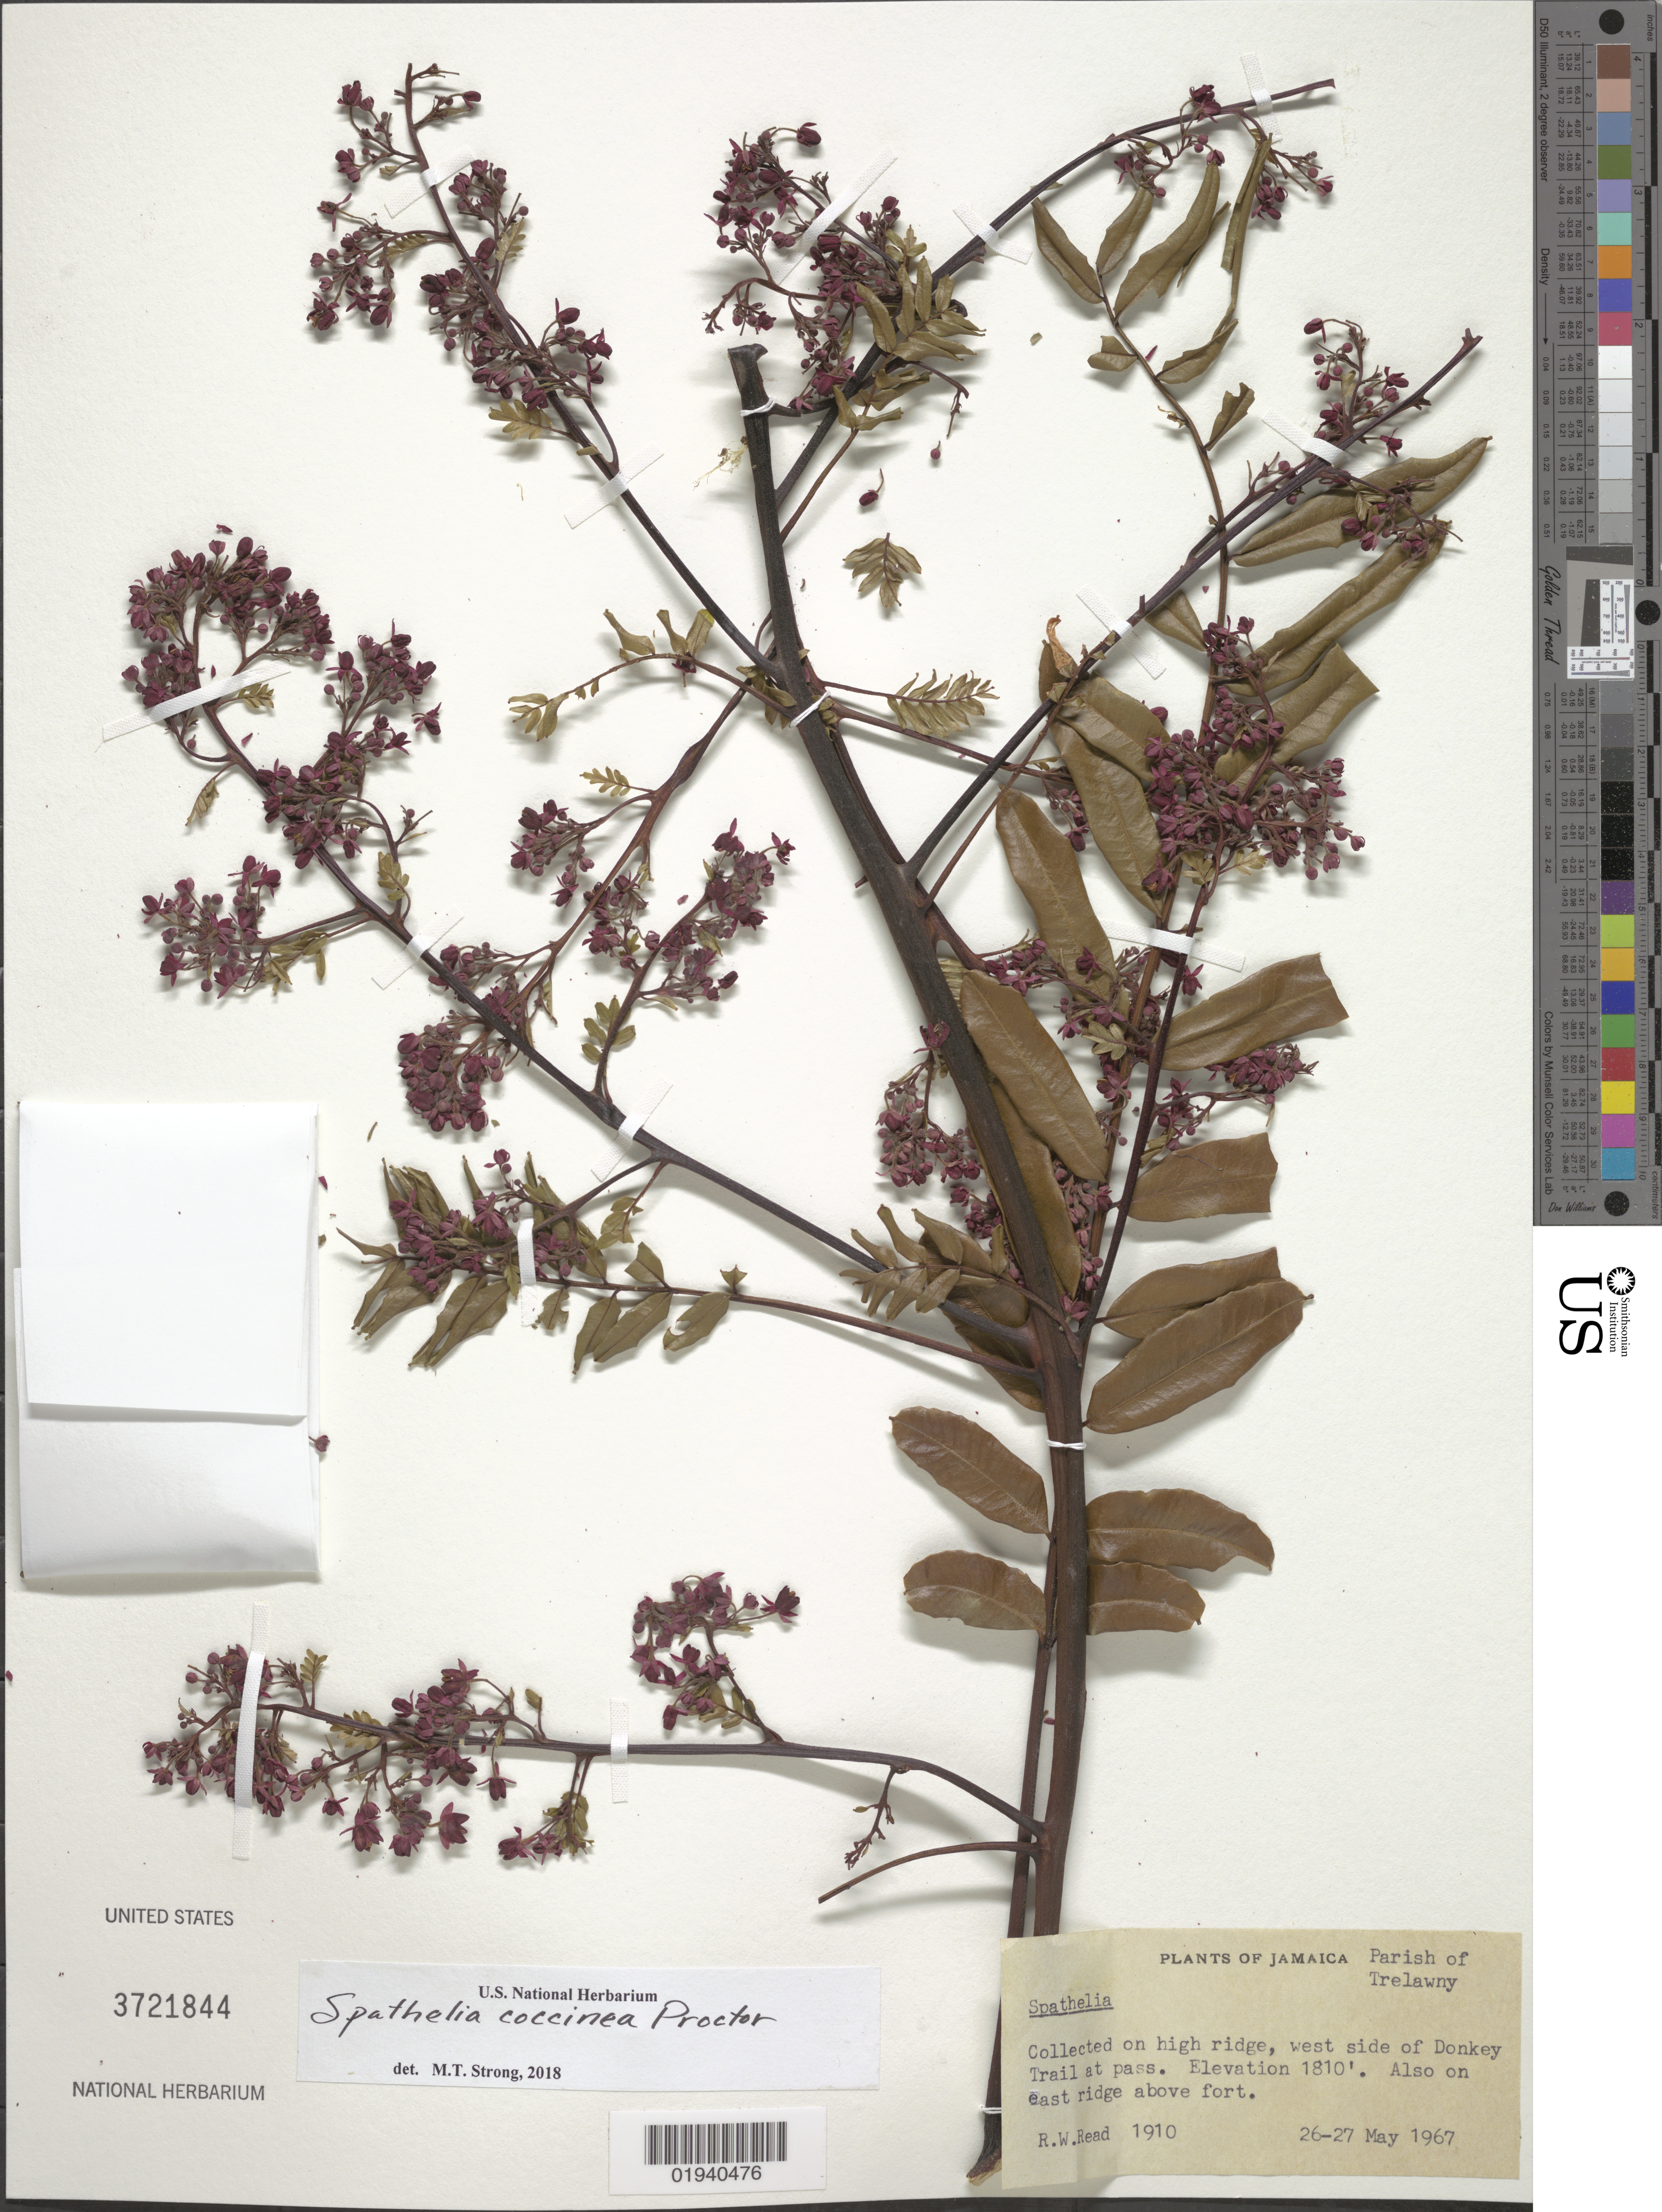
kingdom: Plantae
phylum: Tracheophyta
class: Magnoliopsida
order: Sapindales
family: Rutaceae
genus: Spathelia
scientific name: Spathelia coccinea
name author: Proctor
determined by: Strong, Mark T., (BOT), Smithsonian Institution - National Museum of Natural History (UNITED STATES)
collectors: R. W. Read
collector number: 1910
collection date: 1967-05-26/1967-05-27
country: Jamaica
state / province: Trelawny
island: Jamaica I.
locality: Donkey Trail at pass, west side. Also on east ridge above fort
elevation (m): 552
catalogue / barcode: US 3721844